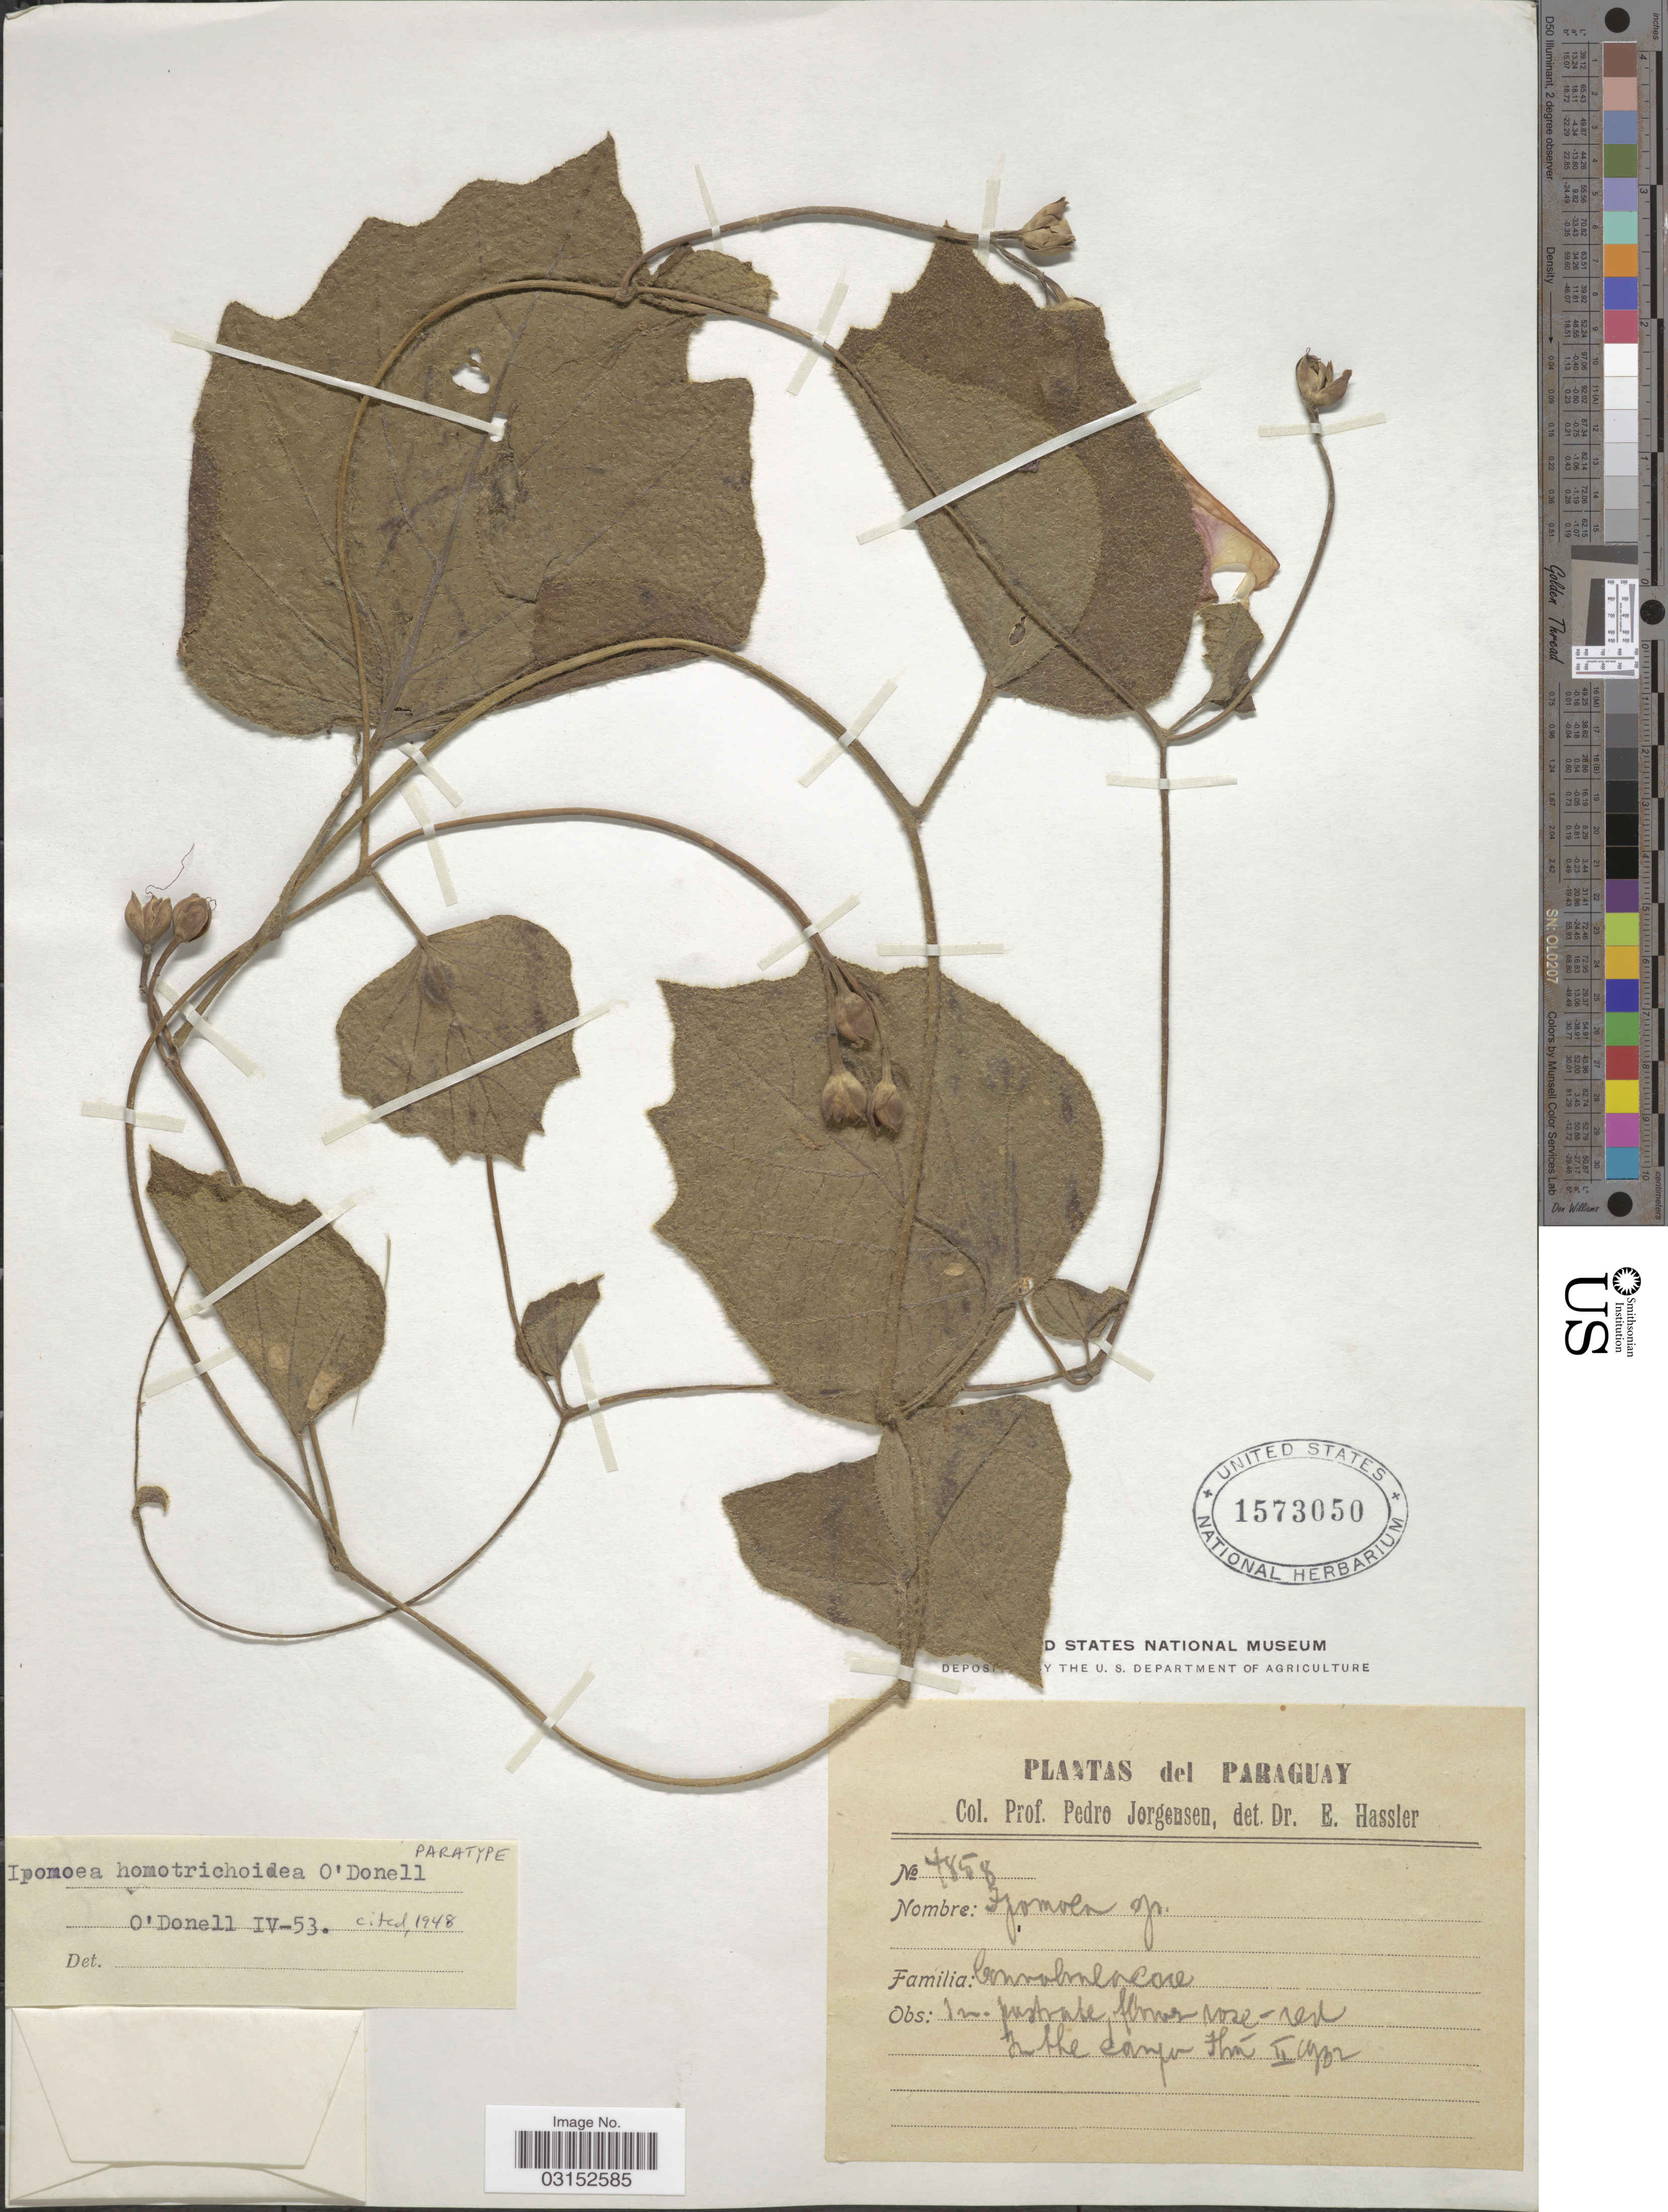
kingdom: Plantae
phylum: Tracheophyta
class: Magnoliopsida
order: Solanales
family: Convolvulaceae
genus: Ipomoea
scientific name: Ipomoea homotrichoidea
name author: O'Donell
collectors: P. Jörgensen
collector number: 4858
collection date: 1932-02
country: Paraguay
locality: In the campo Ihú.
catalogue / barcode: US 1573050